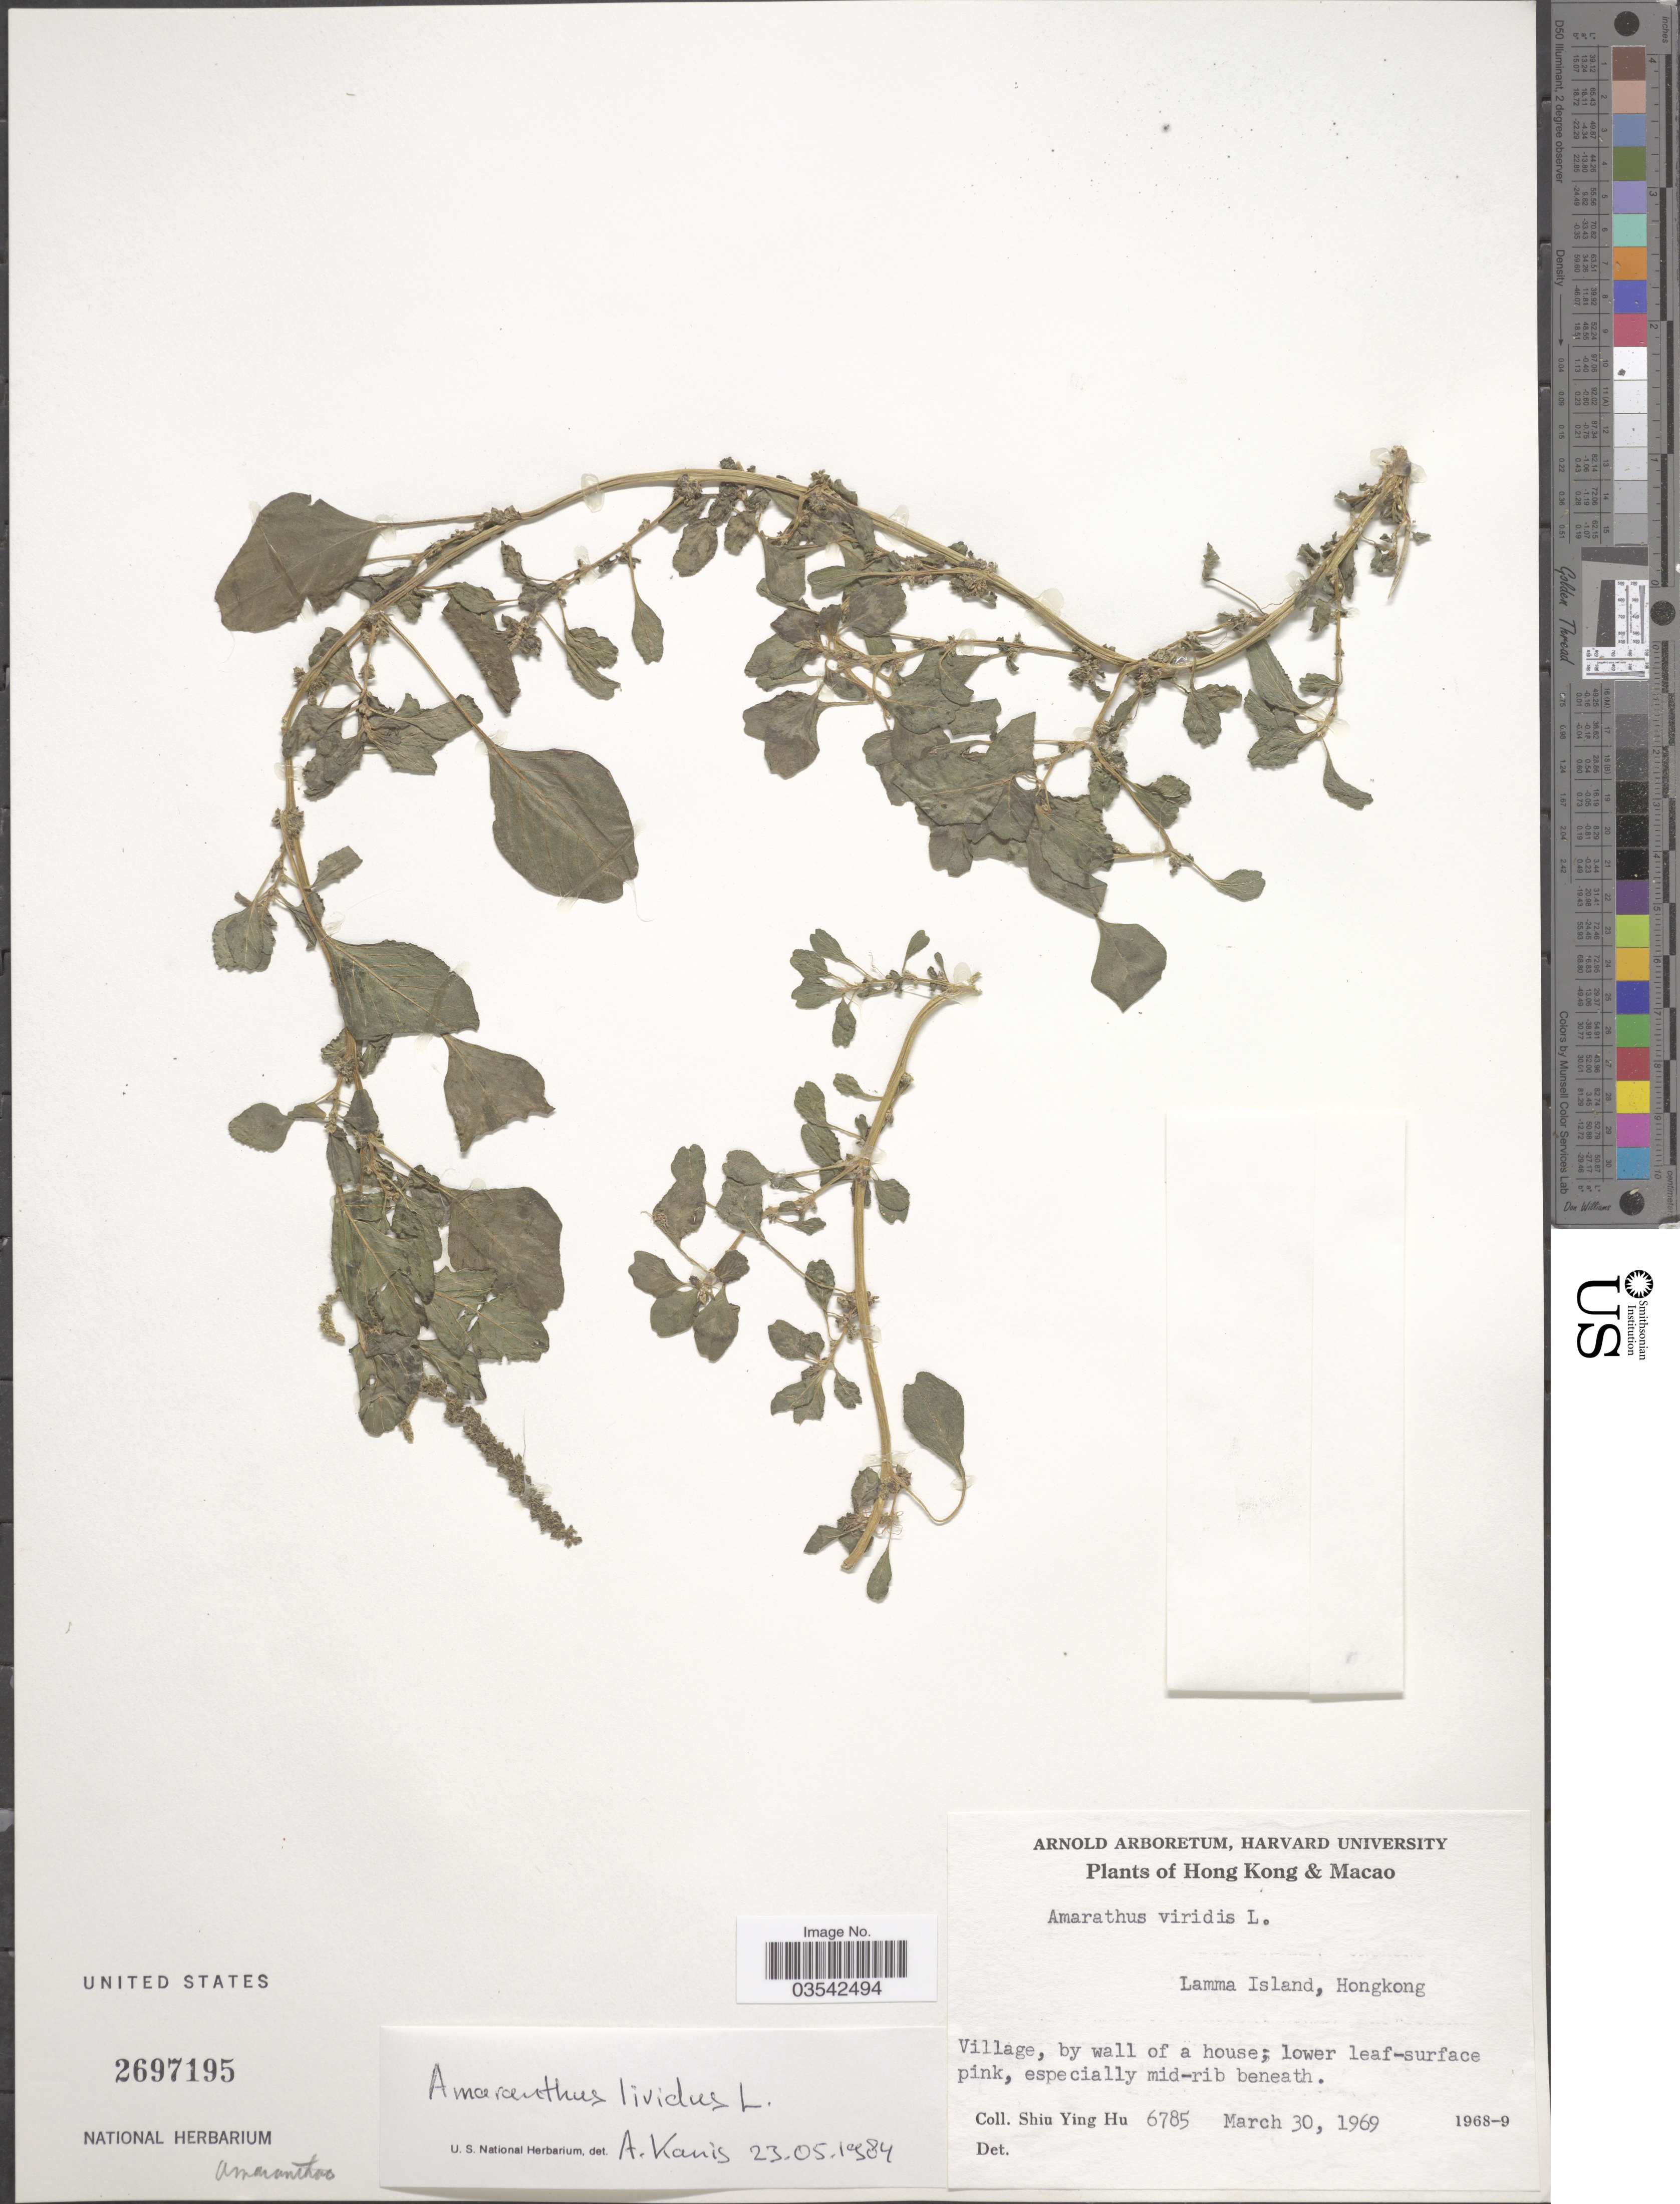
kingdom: Plantae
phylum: Tracheophyta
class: Magnoliopsida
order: Caryophyllales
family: Amaranthaceae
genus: Amaranthus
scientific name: Amaranthus lividus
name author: L.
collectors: S. Y. Hu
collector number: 6785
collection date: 1969-03-30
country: China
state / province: Hong Kong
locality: Lamma Island. Village, by wall of a house.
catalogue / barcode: US 2697195